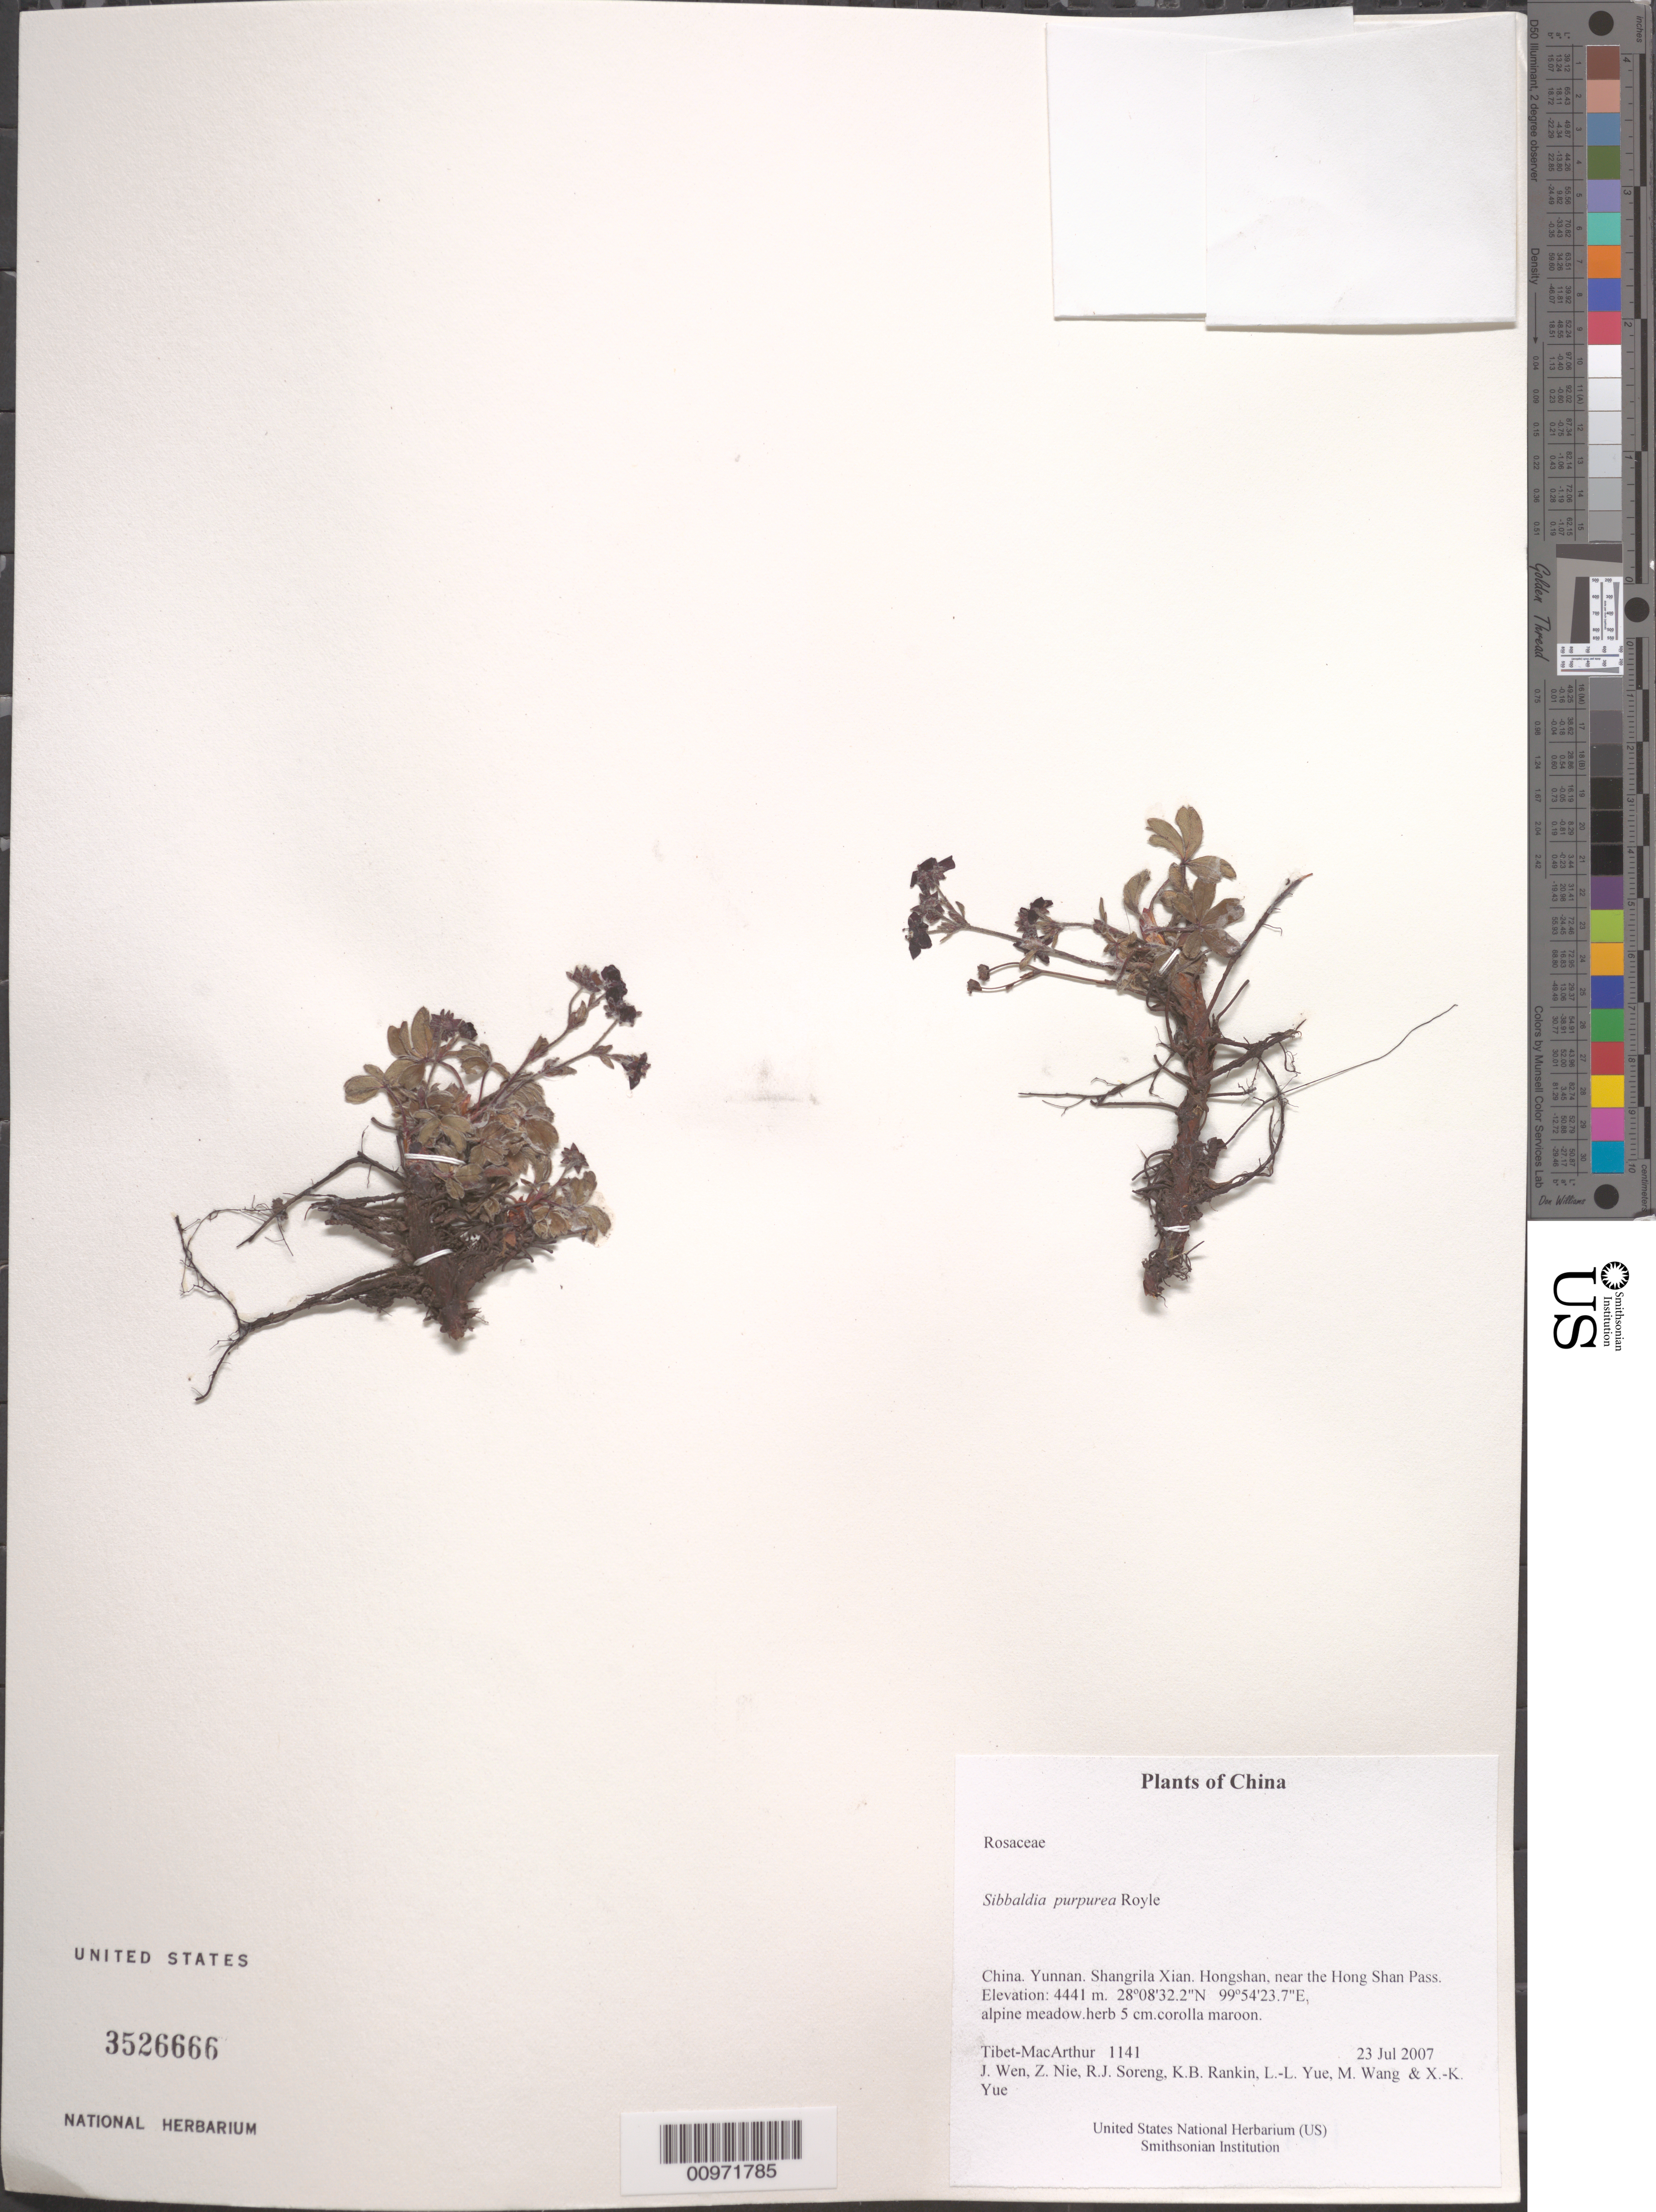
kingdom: Plantae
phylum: Tracheophyta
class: Magnoliopsida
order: Rosales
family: Rosaceae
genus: Sibbaldia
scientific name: Sibbaldia purpurea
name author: Royle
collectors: Tibet-MacArthur, J. Wen, Z. Nie, R. J. Soreng, K. Rankin, L. Yue, M. Wang & X. Yue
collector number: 1141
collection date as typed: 23 Jul 2007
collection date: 2007-07-23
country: China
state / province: Yunnan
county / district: Shangrila Xian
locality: Hongshan, near the Hong Shan Pass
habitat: alpine meadow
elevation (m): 4441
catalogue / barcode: US 3526666